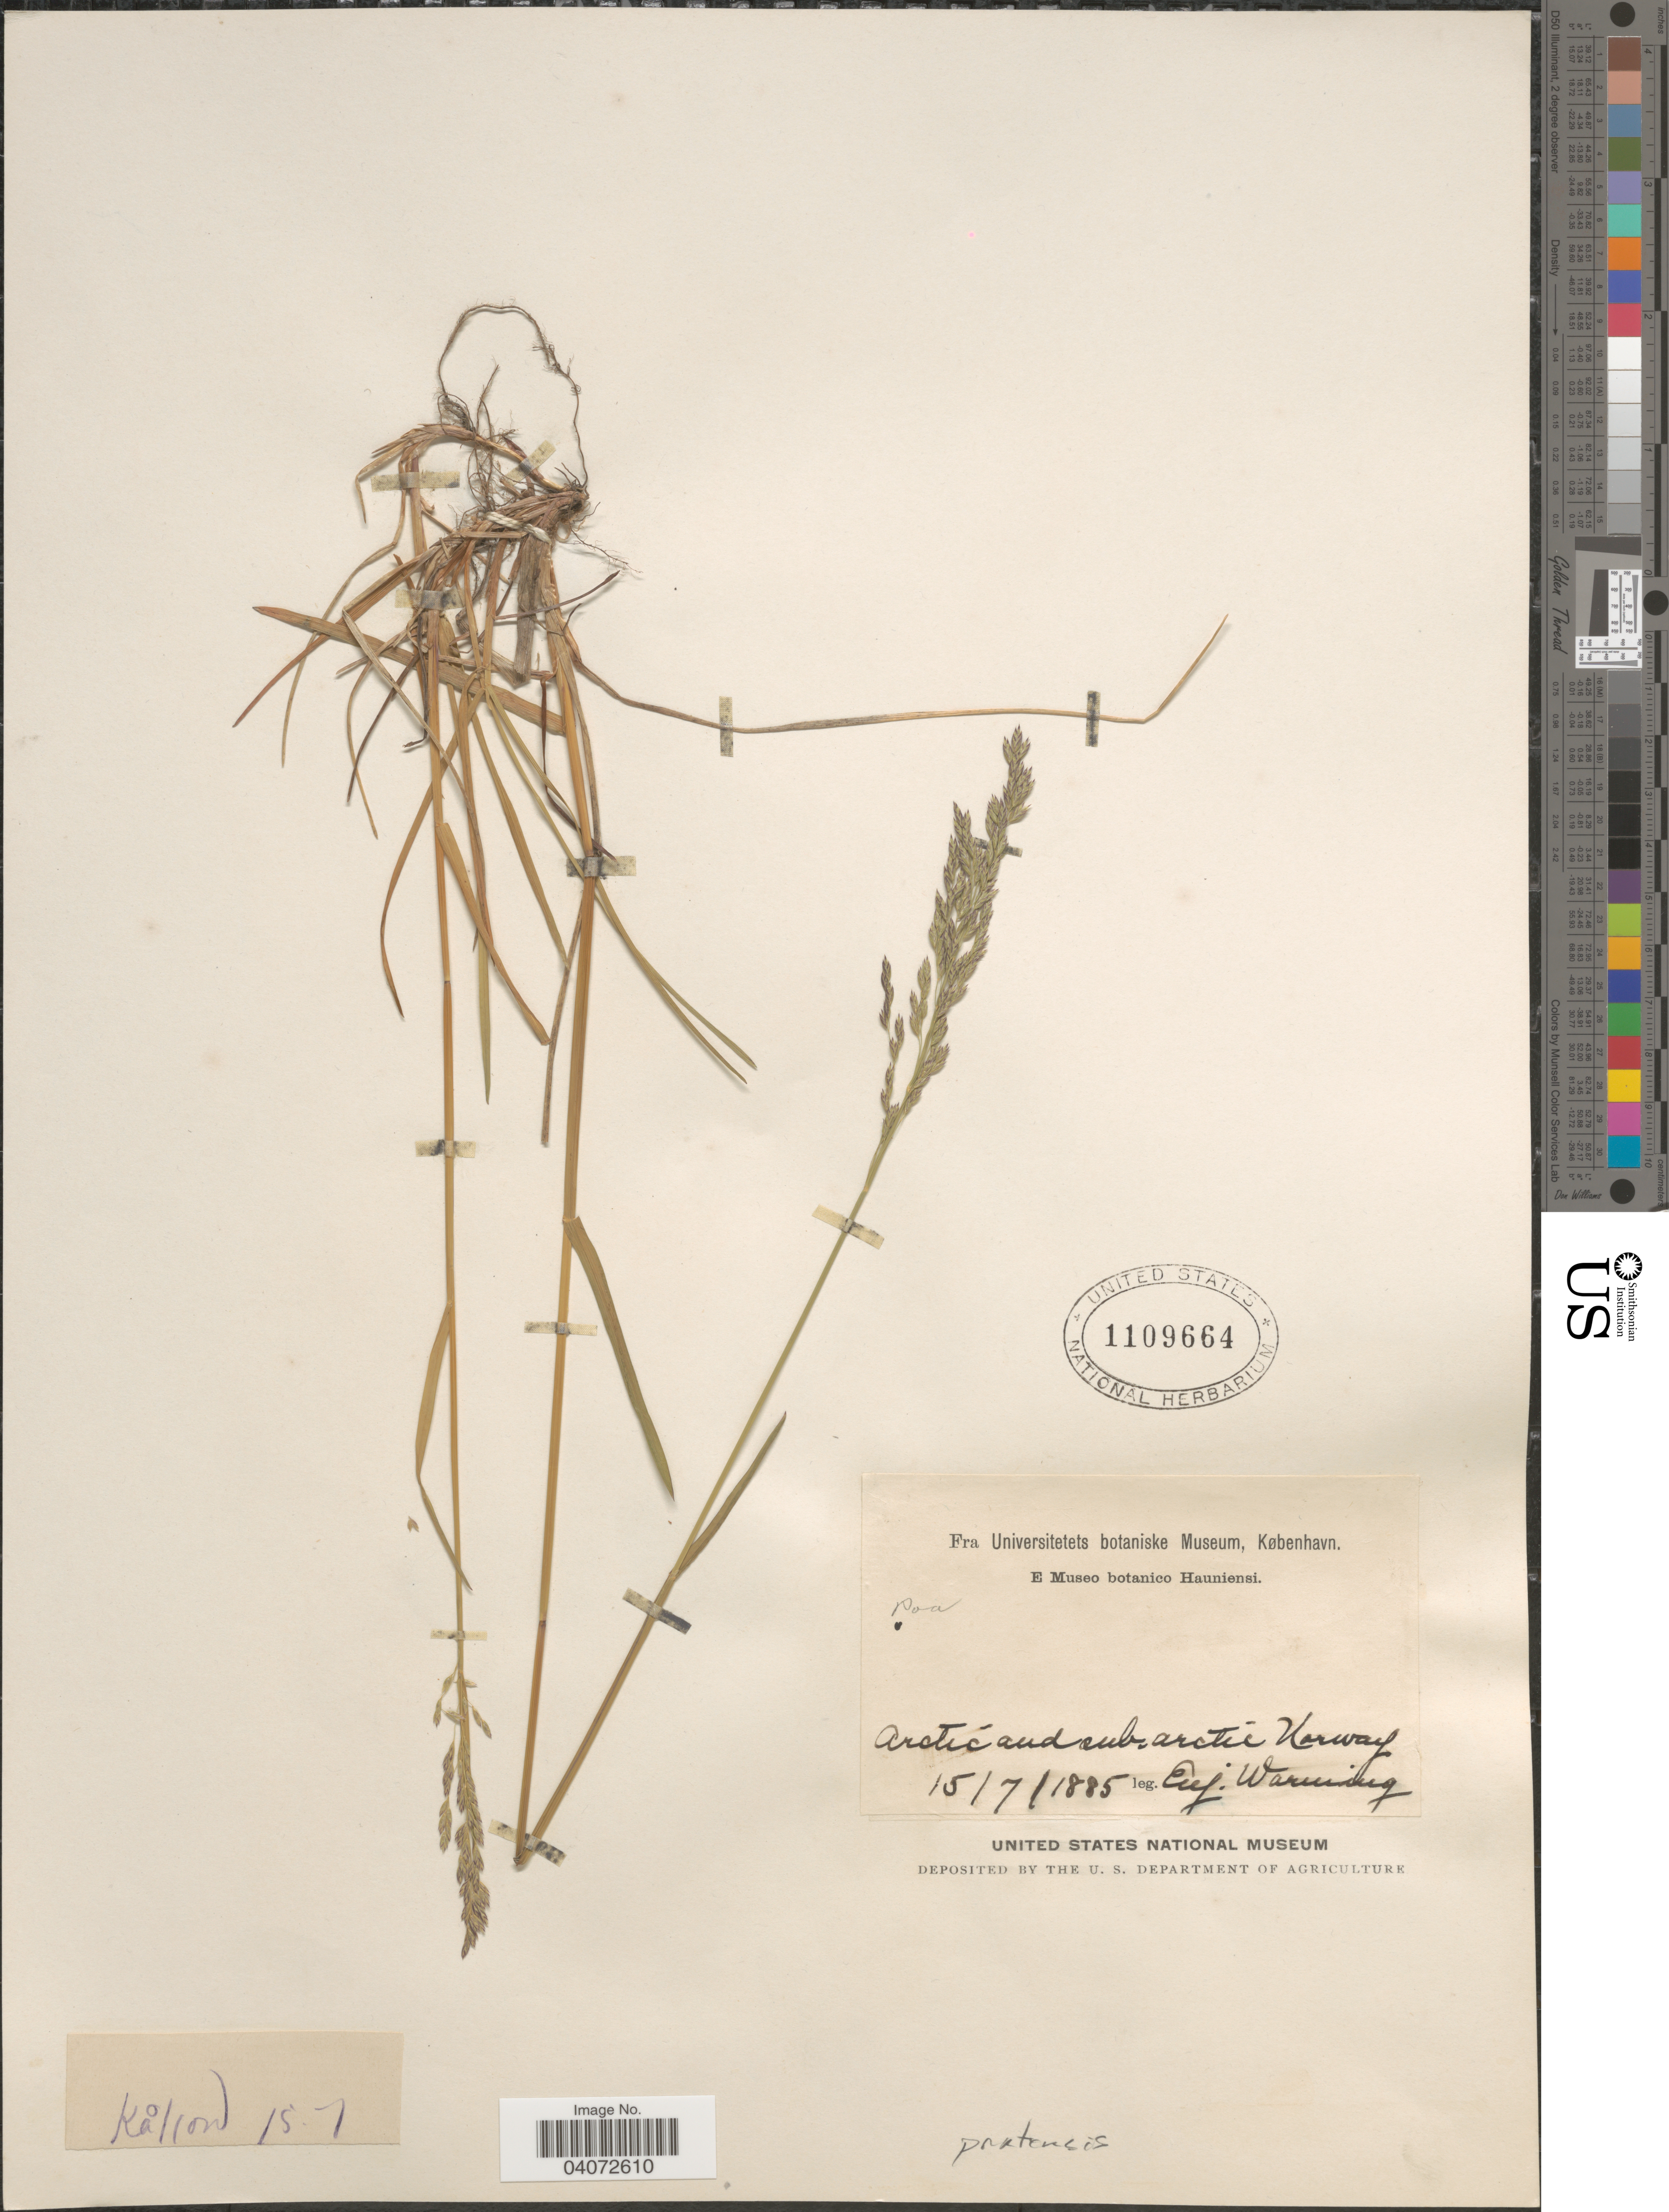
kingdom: Plantae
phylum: Tracheophyta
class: Liliopsida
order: Poales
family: Poaceae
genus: Poa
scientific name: Poa pratensis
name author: L.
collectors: E. Warming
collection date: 1885-07-15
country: Norway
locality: Arctic and sub. arctic Norway.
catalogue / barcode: US 1109664